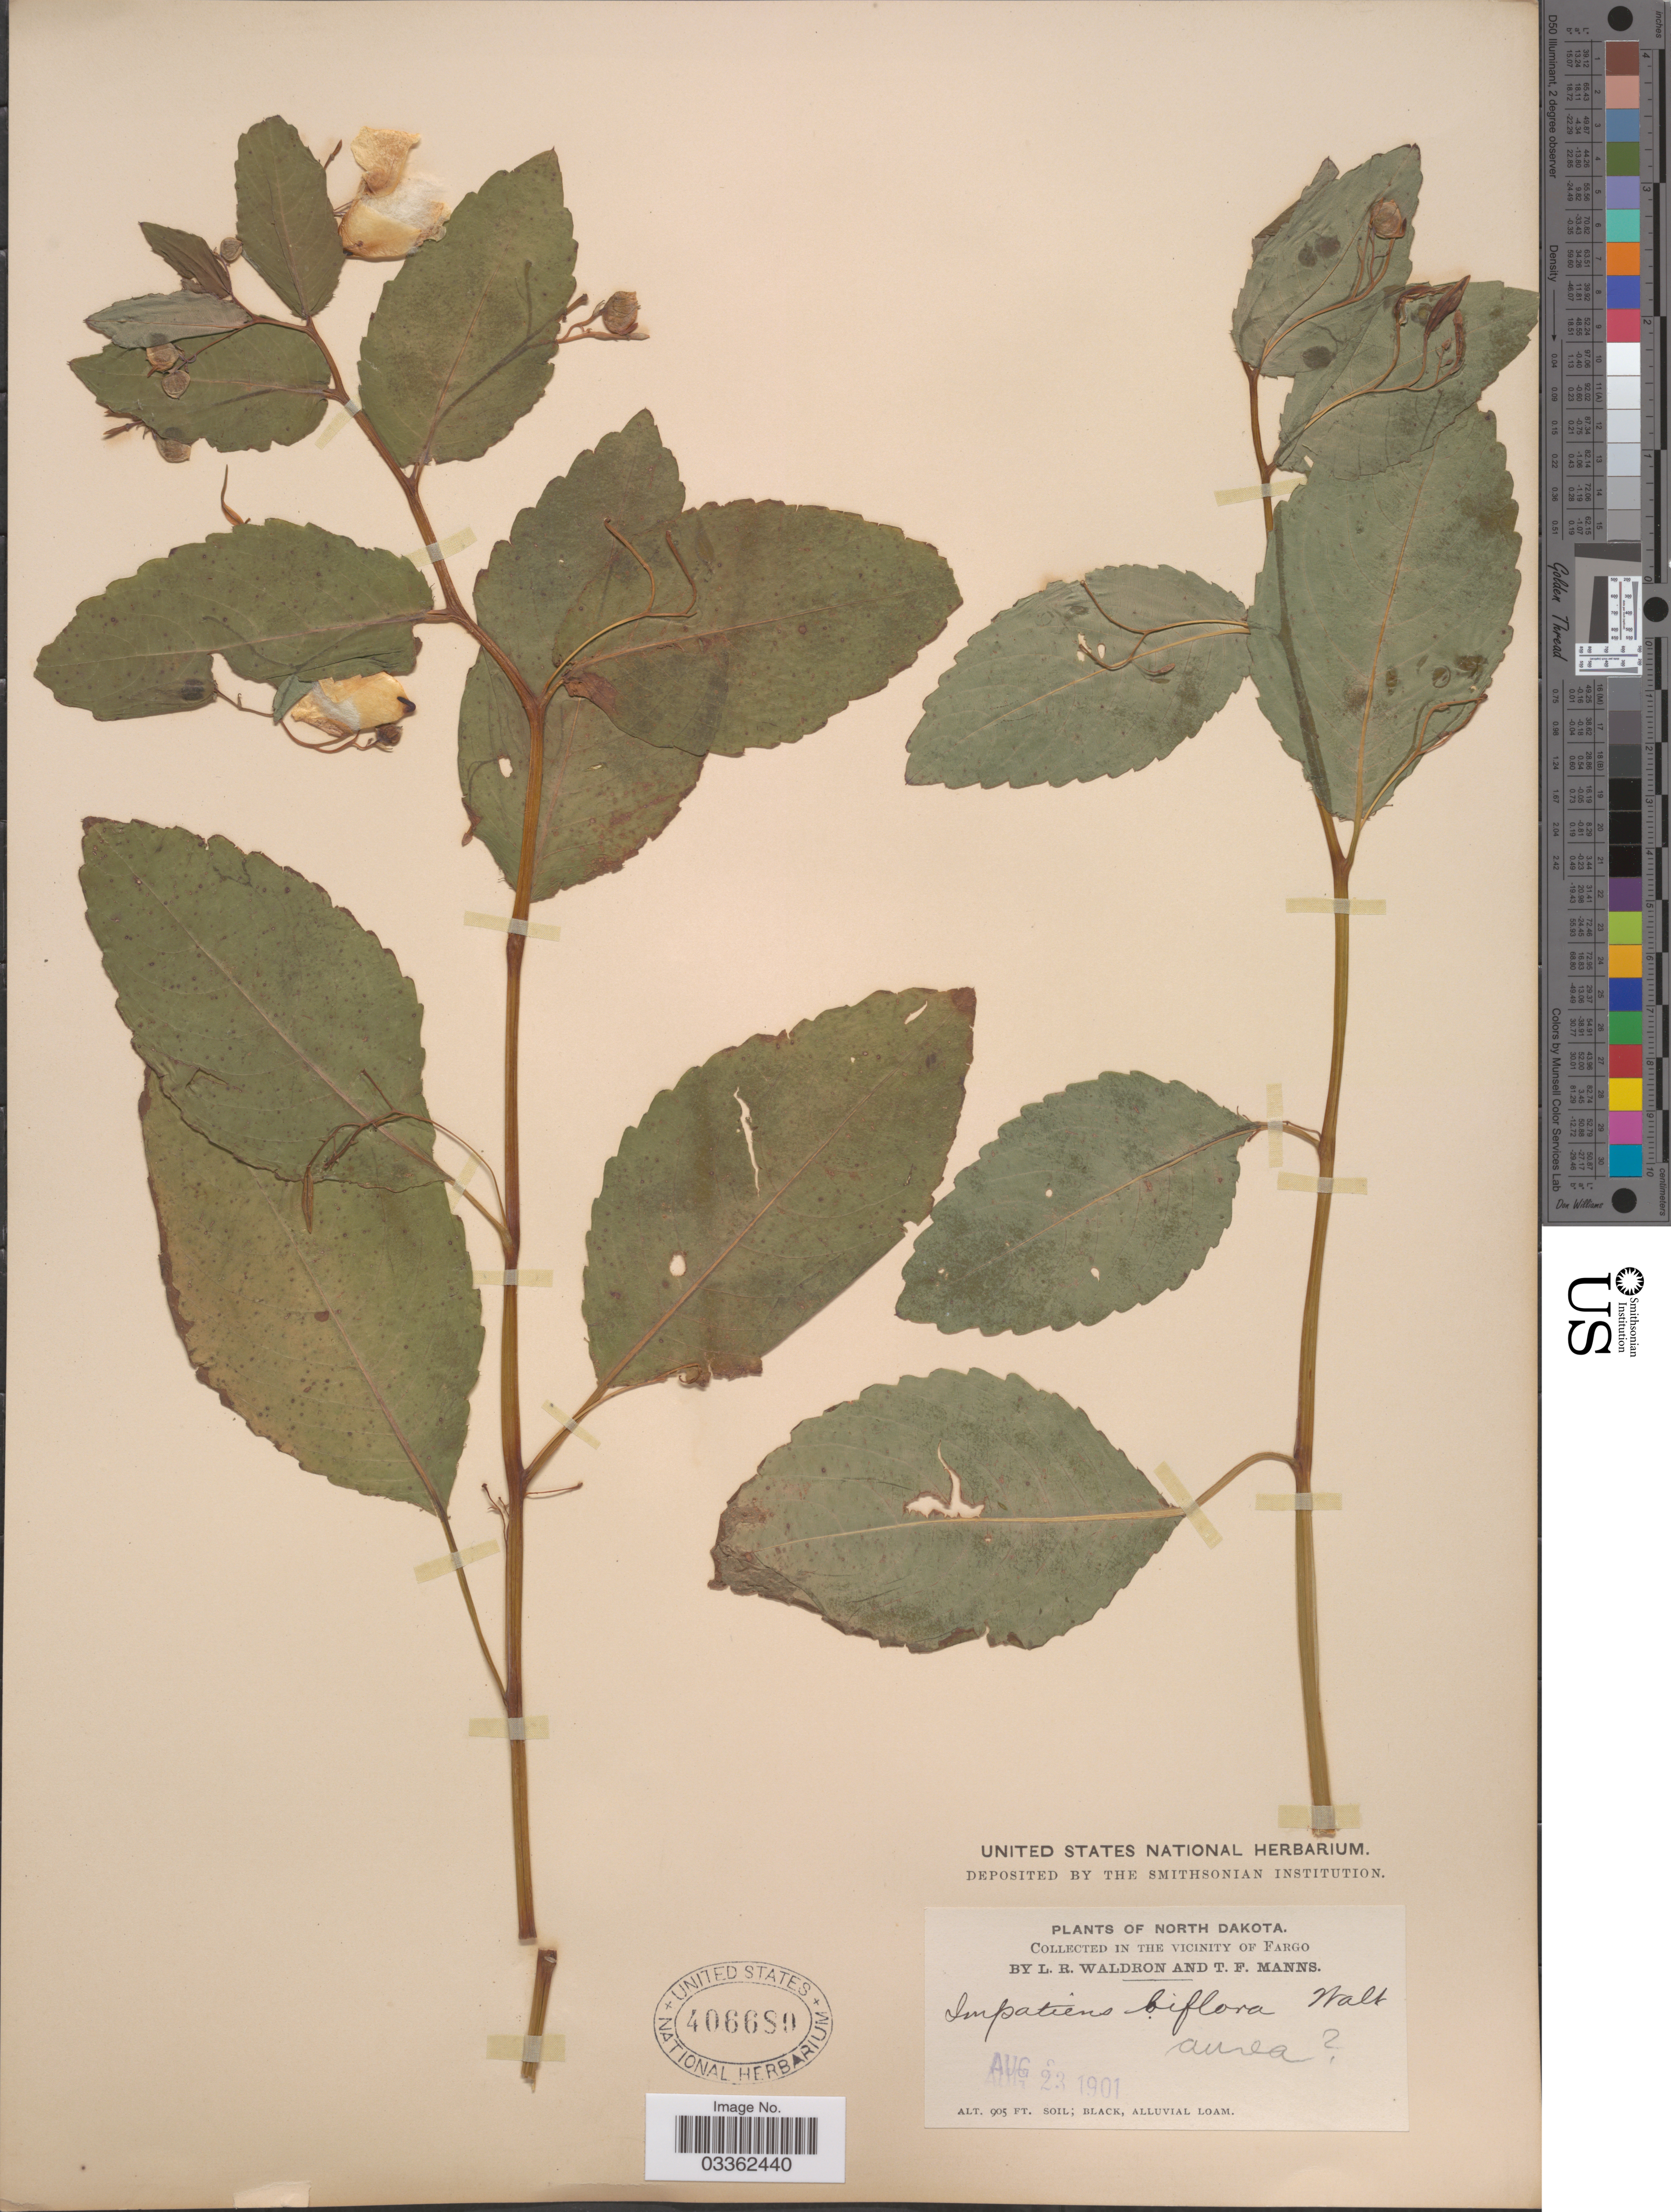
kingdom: Plantae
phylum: Tracheophyta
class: Magnoliopsida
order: Ericales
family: Balsaminaceae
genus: Impatiens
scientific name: Impatiens pallida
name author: Nutt.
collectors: L. Waldron & T. Manns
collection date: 1901-08-23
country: United States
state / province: North Dakota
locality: In the vicinity of Fargo.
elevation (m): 276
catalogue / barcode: US 406680